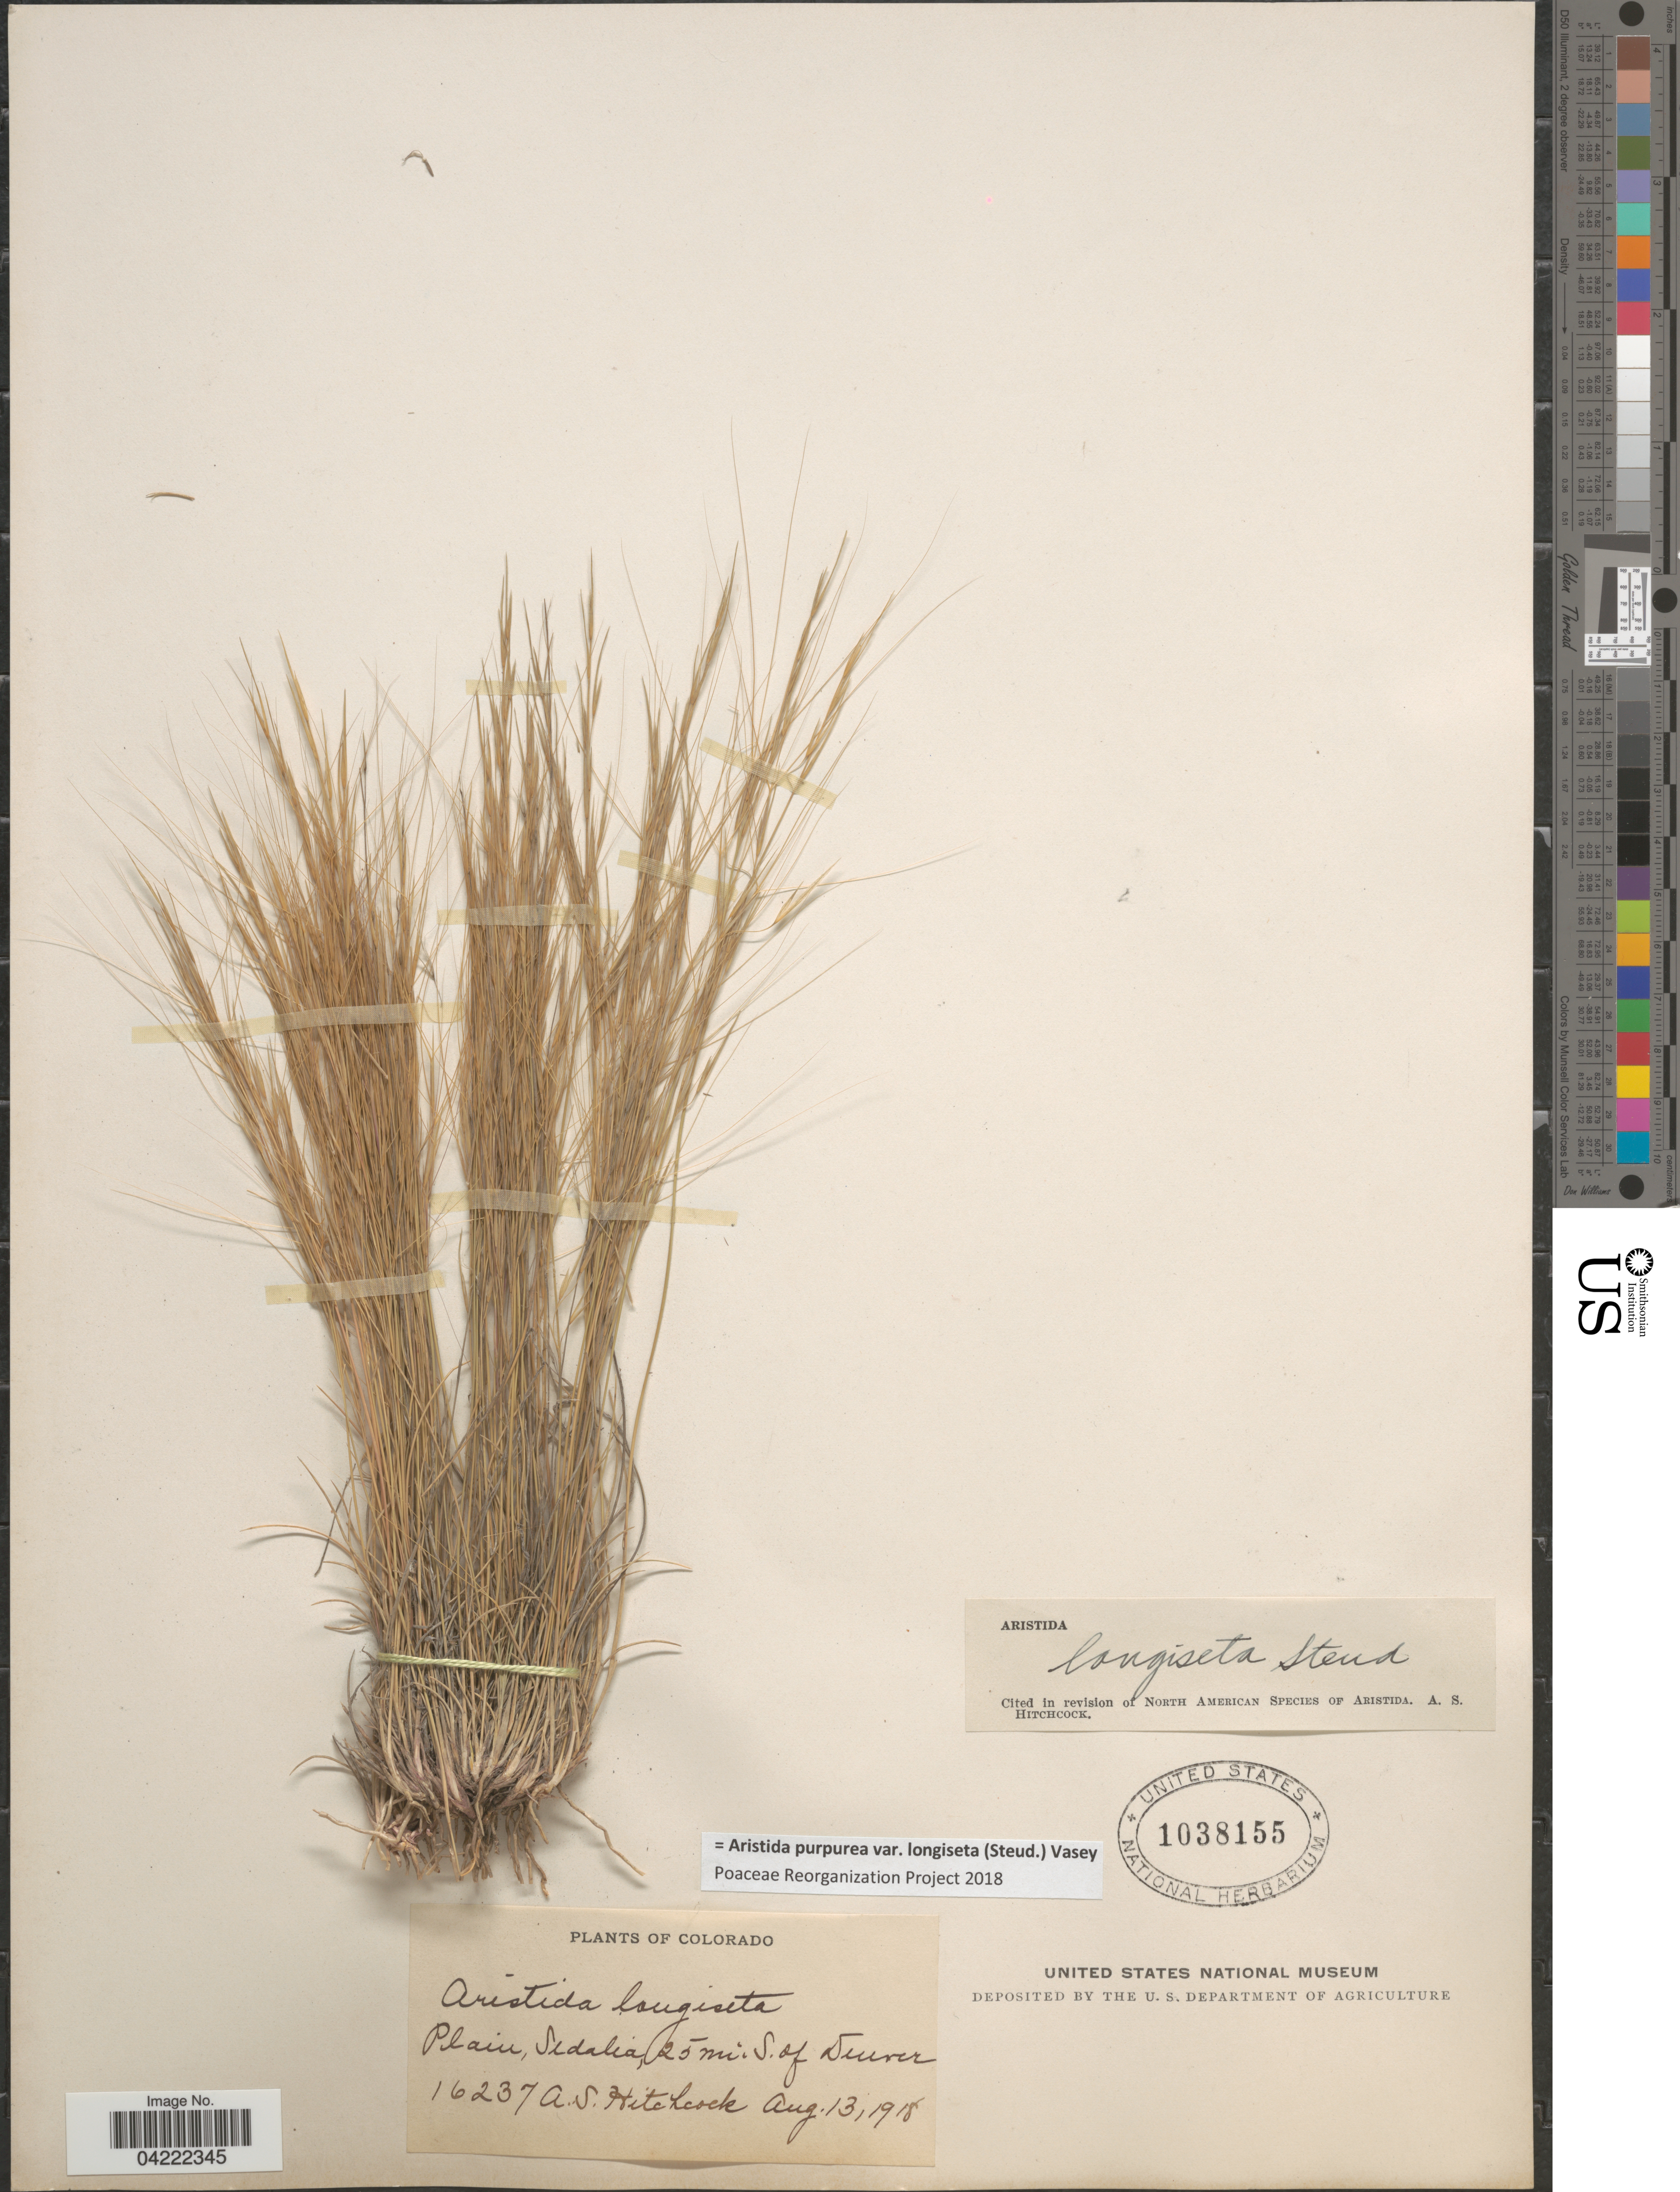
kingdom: Plantae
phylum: Tracheophyta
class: Liliopsida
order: Poales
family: Poaceae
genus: Aristida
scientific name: Aristida purpurea var. longiseta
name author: (Steud.) Vasey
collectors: A. S. Hitchcock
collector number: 16237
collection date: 1918-08-13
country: United States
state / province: Colorado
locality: Plain, Sedalia, 25 mi. S. of Denver.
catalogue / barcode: US 1038155